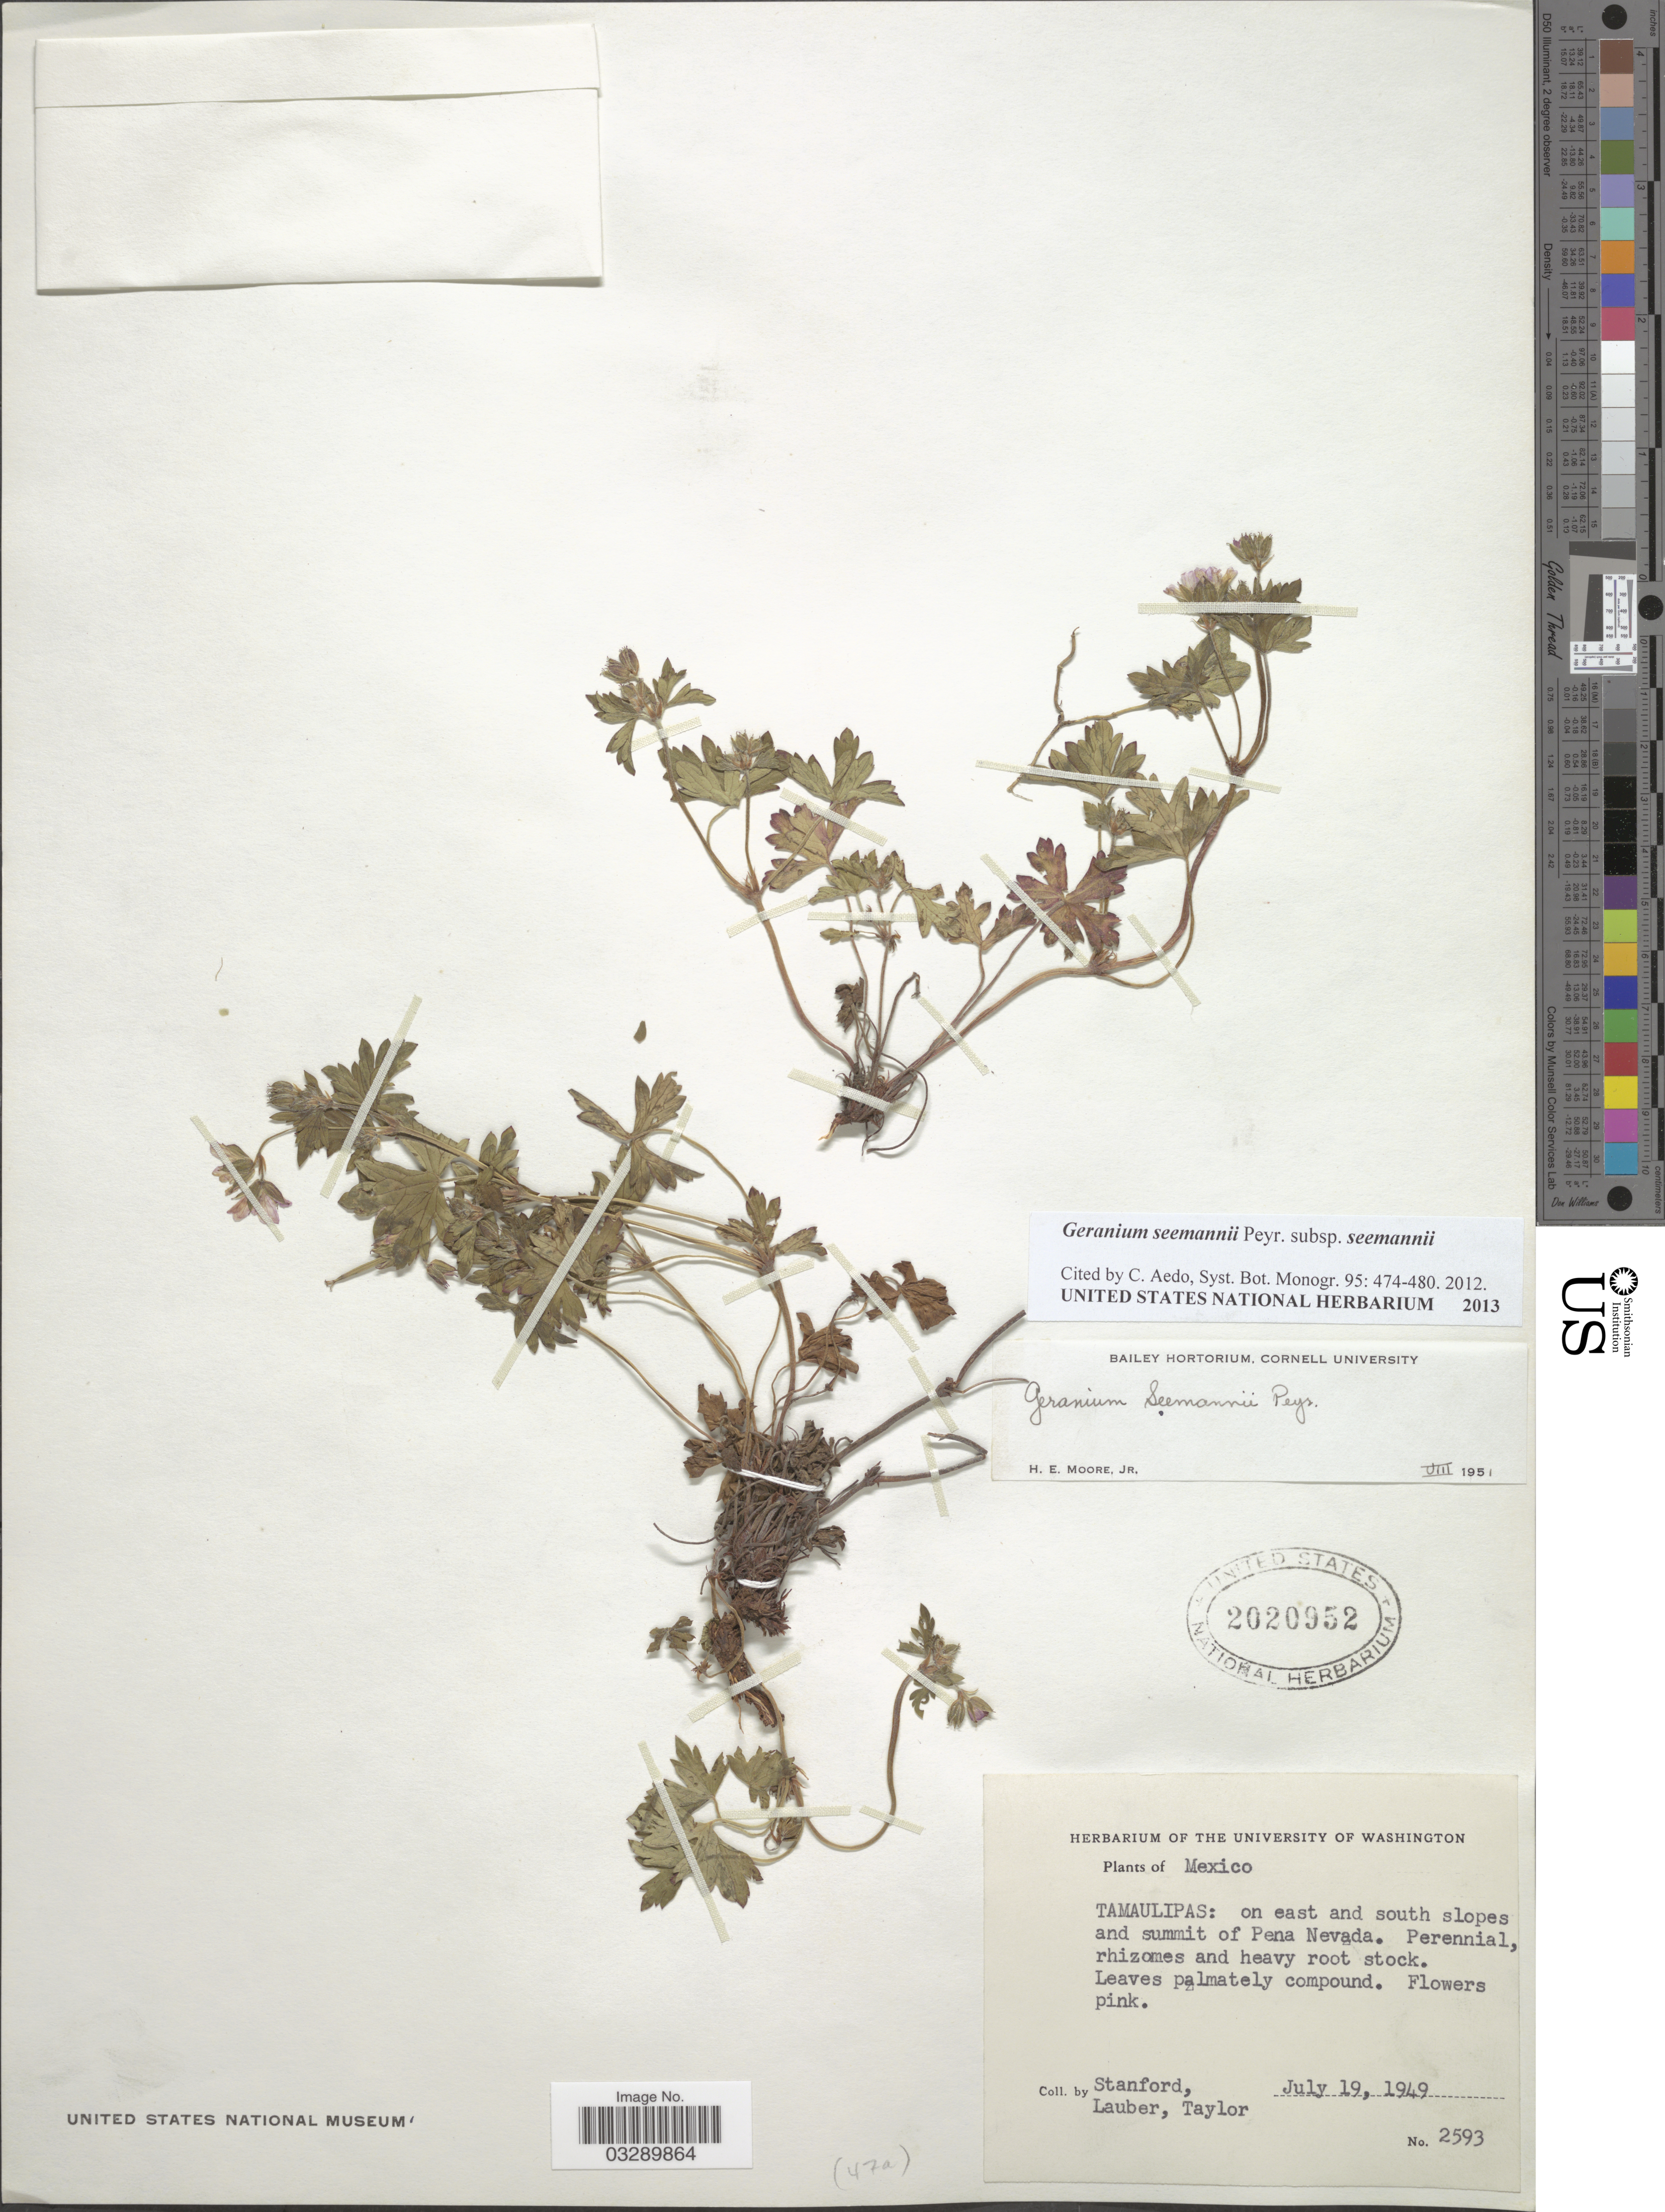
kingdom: Plantae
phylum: Tracheophyta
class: Magnoliopsida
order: Geraniales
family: Geraniaceae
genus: Geranium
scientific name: Geranium seemannii subsp. seemannii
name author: Peyr.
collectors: -. Stanford, -. Lauber & -. Taylor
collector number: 2593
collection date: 1949-07-19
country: Mexico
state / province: Tamaulipas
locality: On east and south slopes and summit of Pena Nevada.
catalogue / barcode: US 2020952